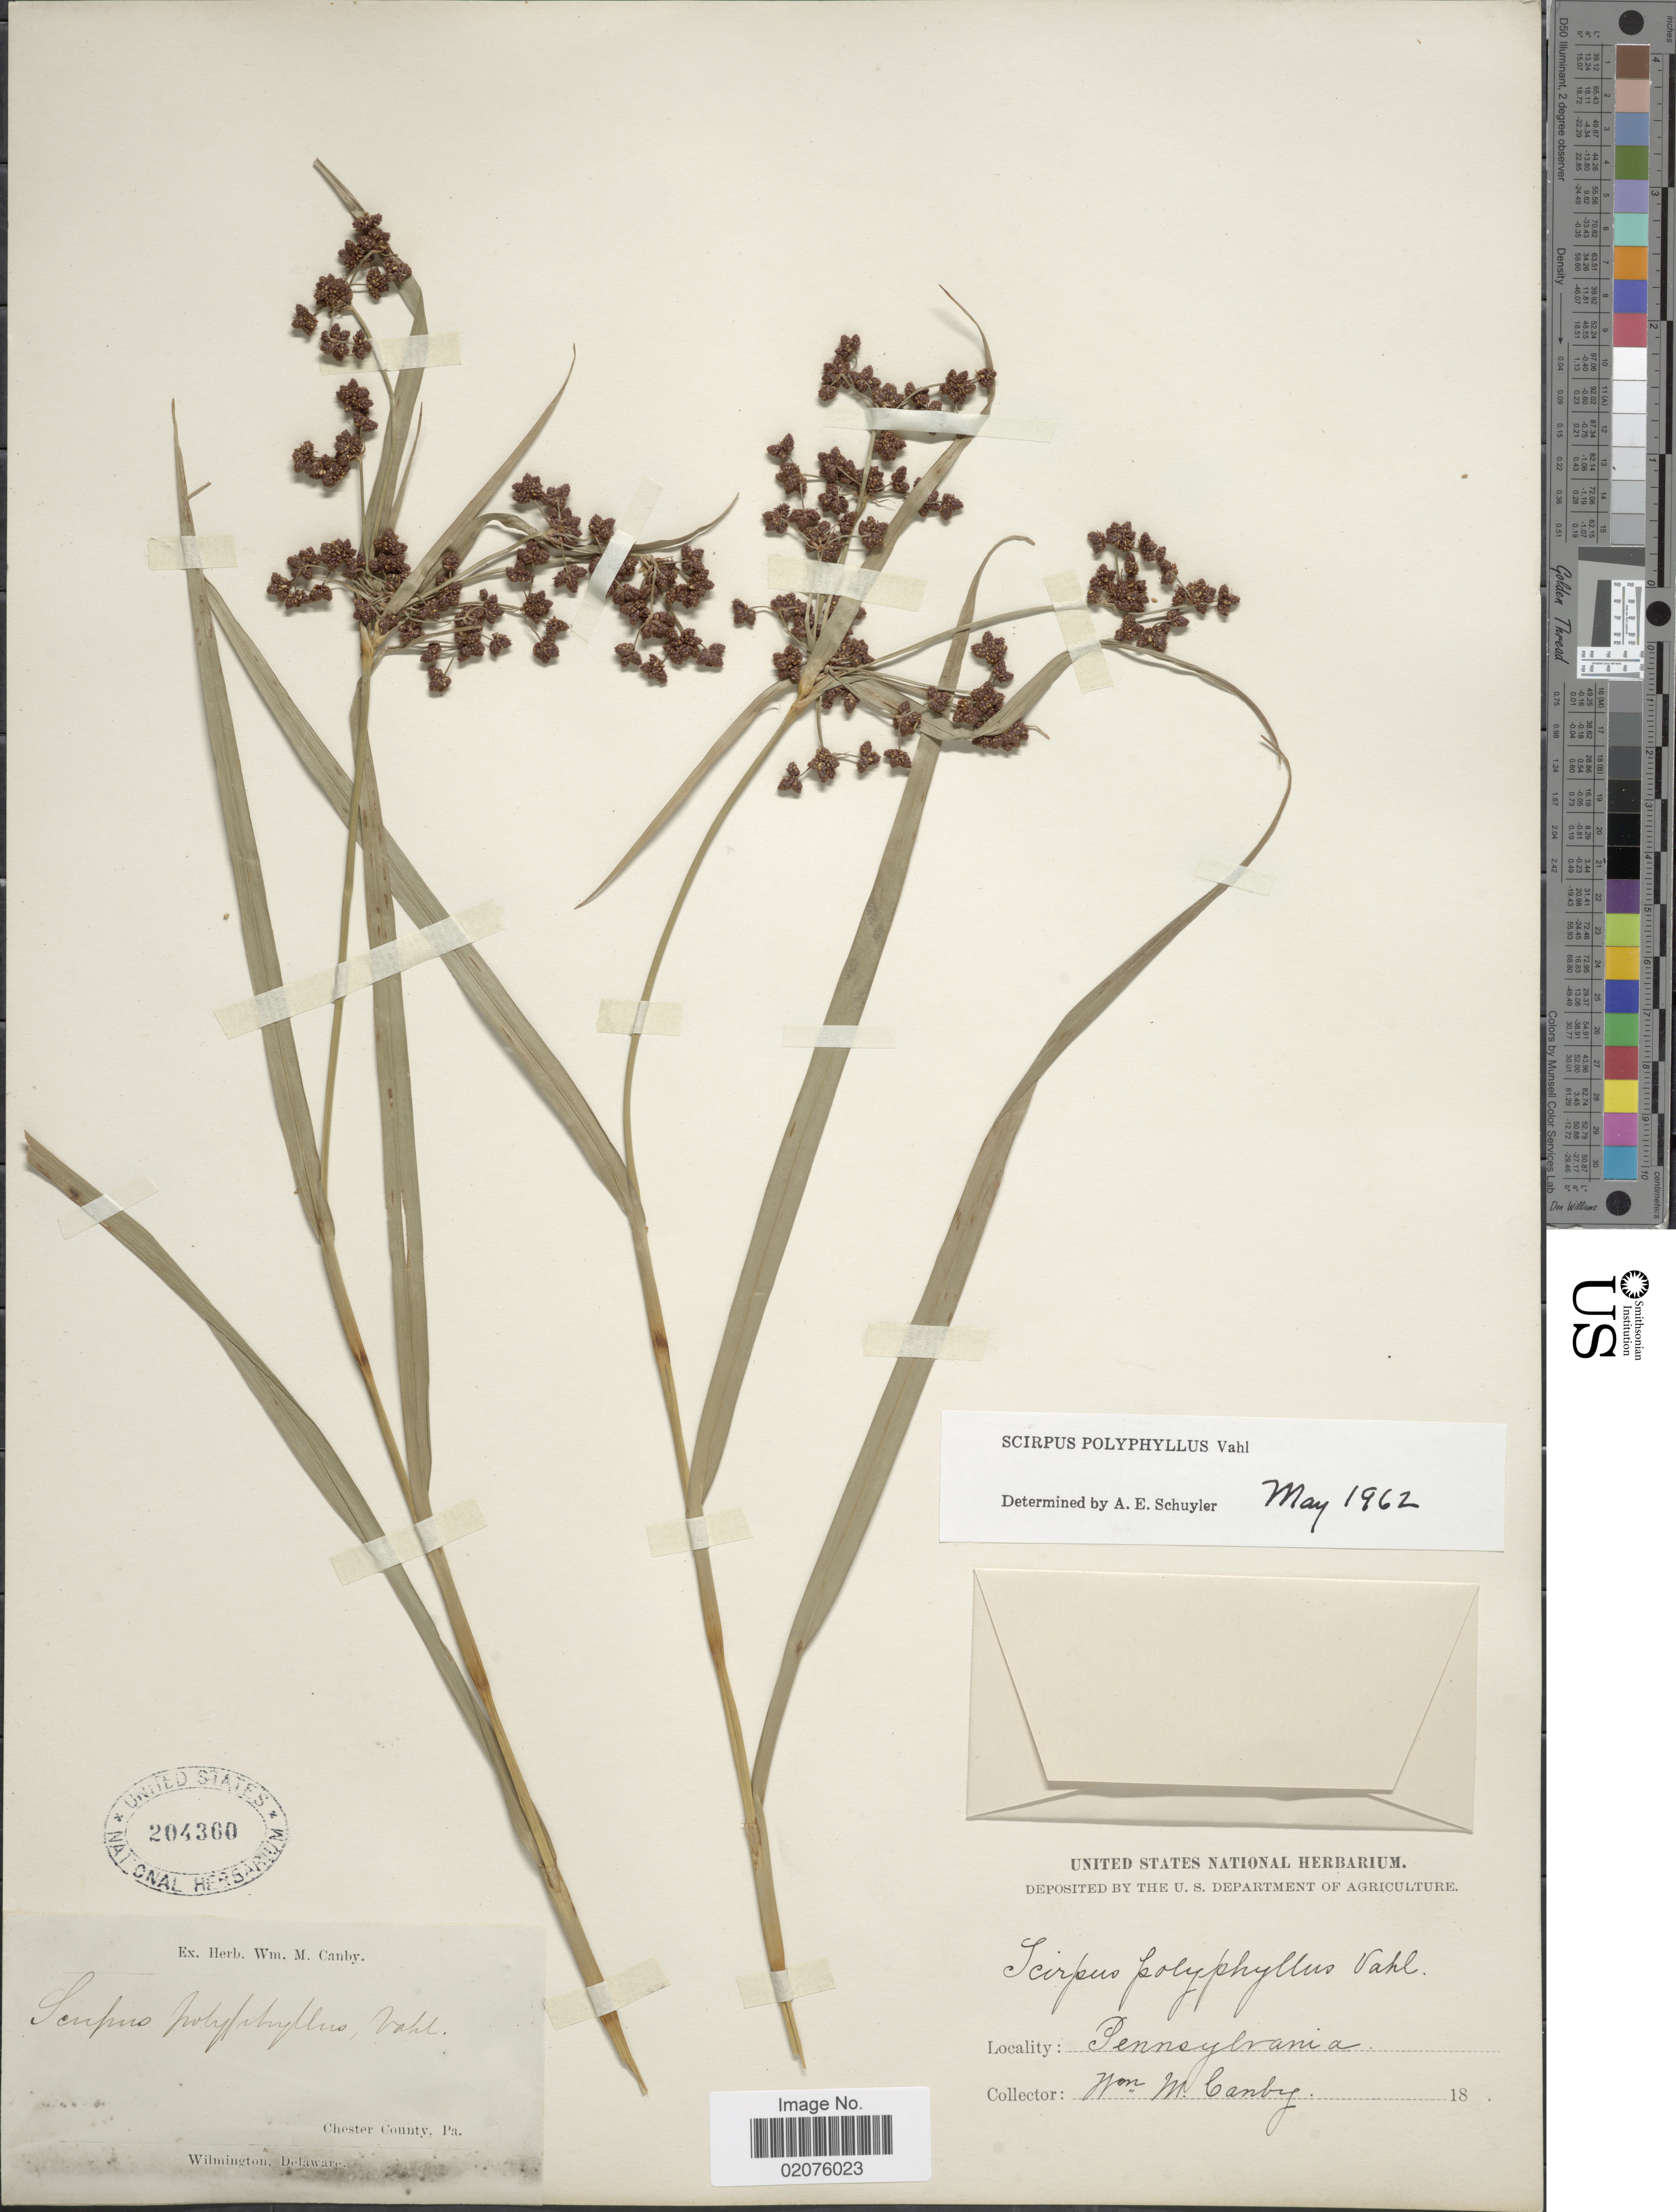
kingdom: Plantae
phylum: Tracheophyta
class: Liliopsida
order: Poales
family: Cyperaceae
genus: Scirpus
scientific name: Scirpus polyphyllus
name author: Vahl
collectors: W. M. Canby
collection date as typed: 18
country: United States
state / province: Pennsylvania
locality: Chester County, Pa.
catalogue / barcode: US 204360